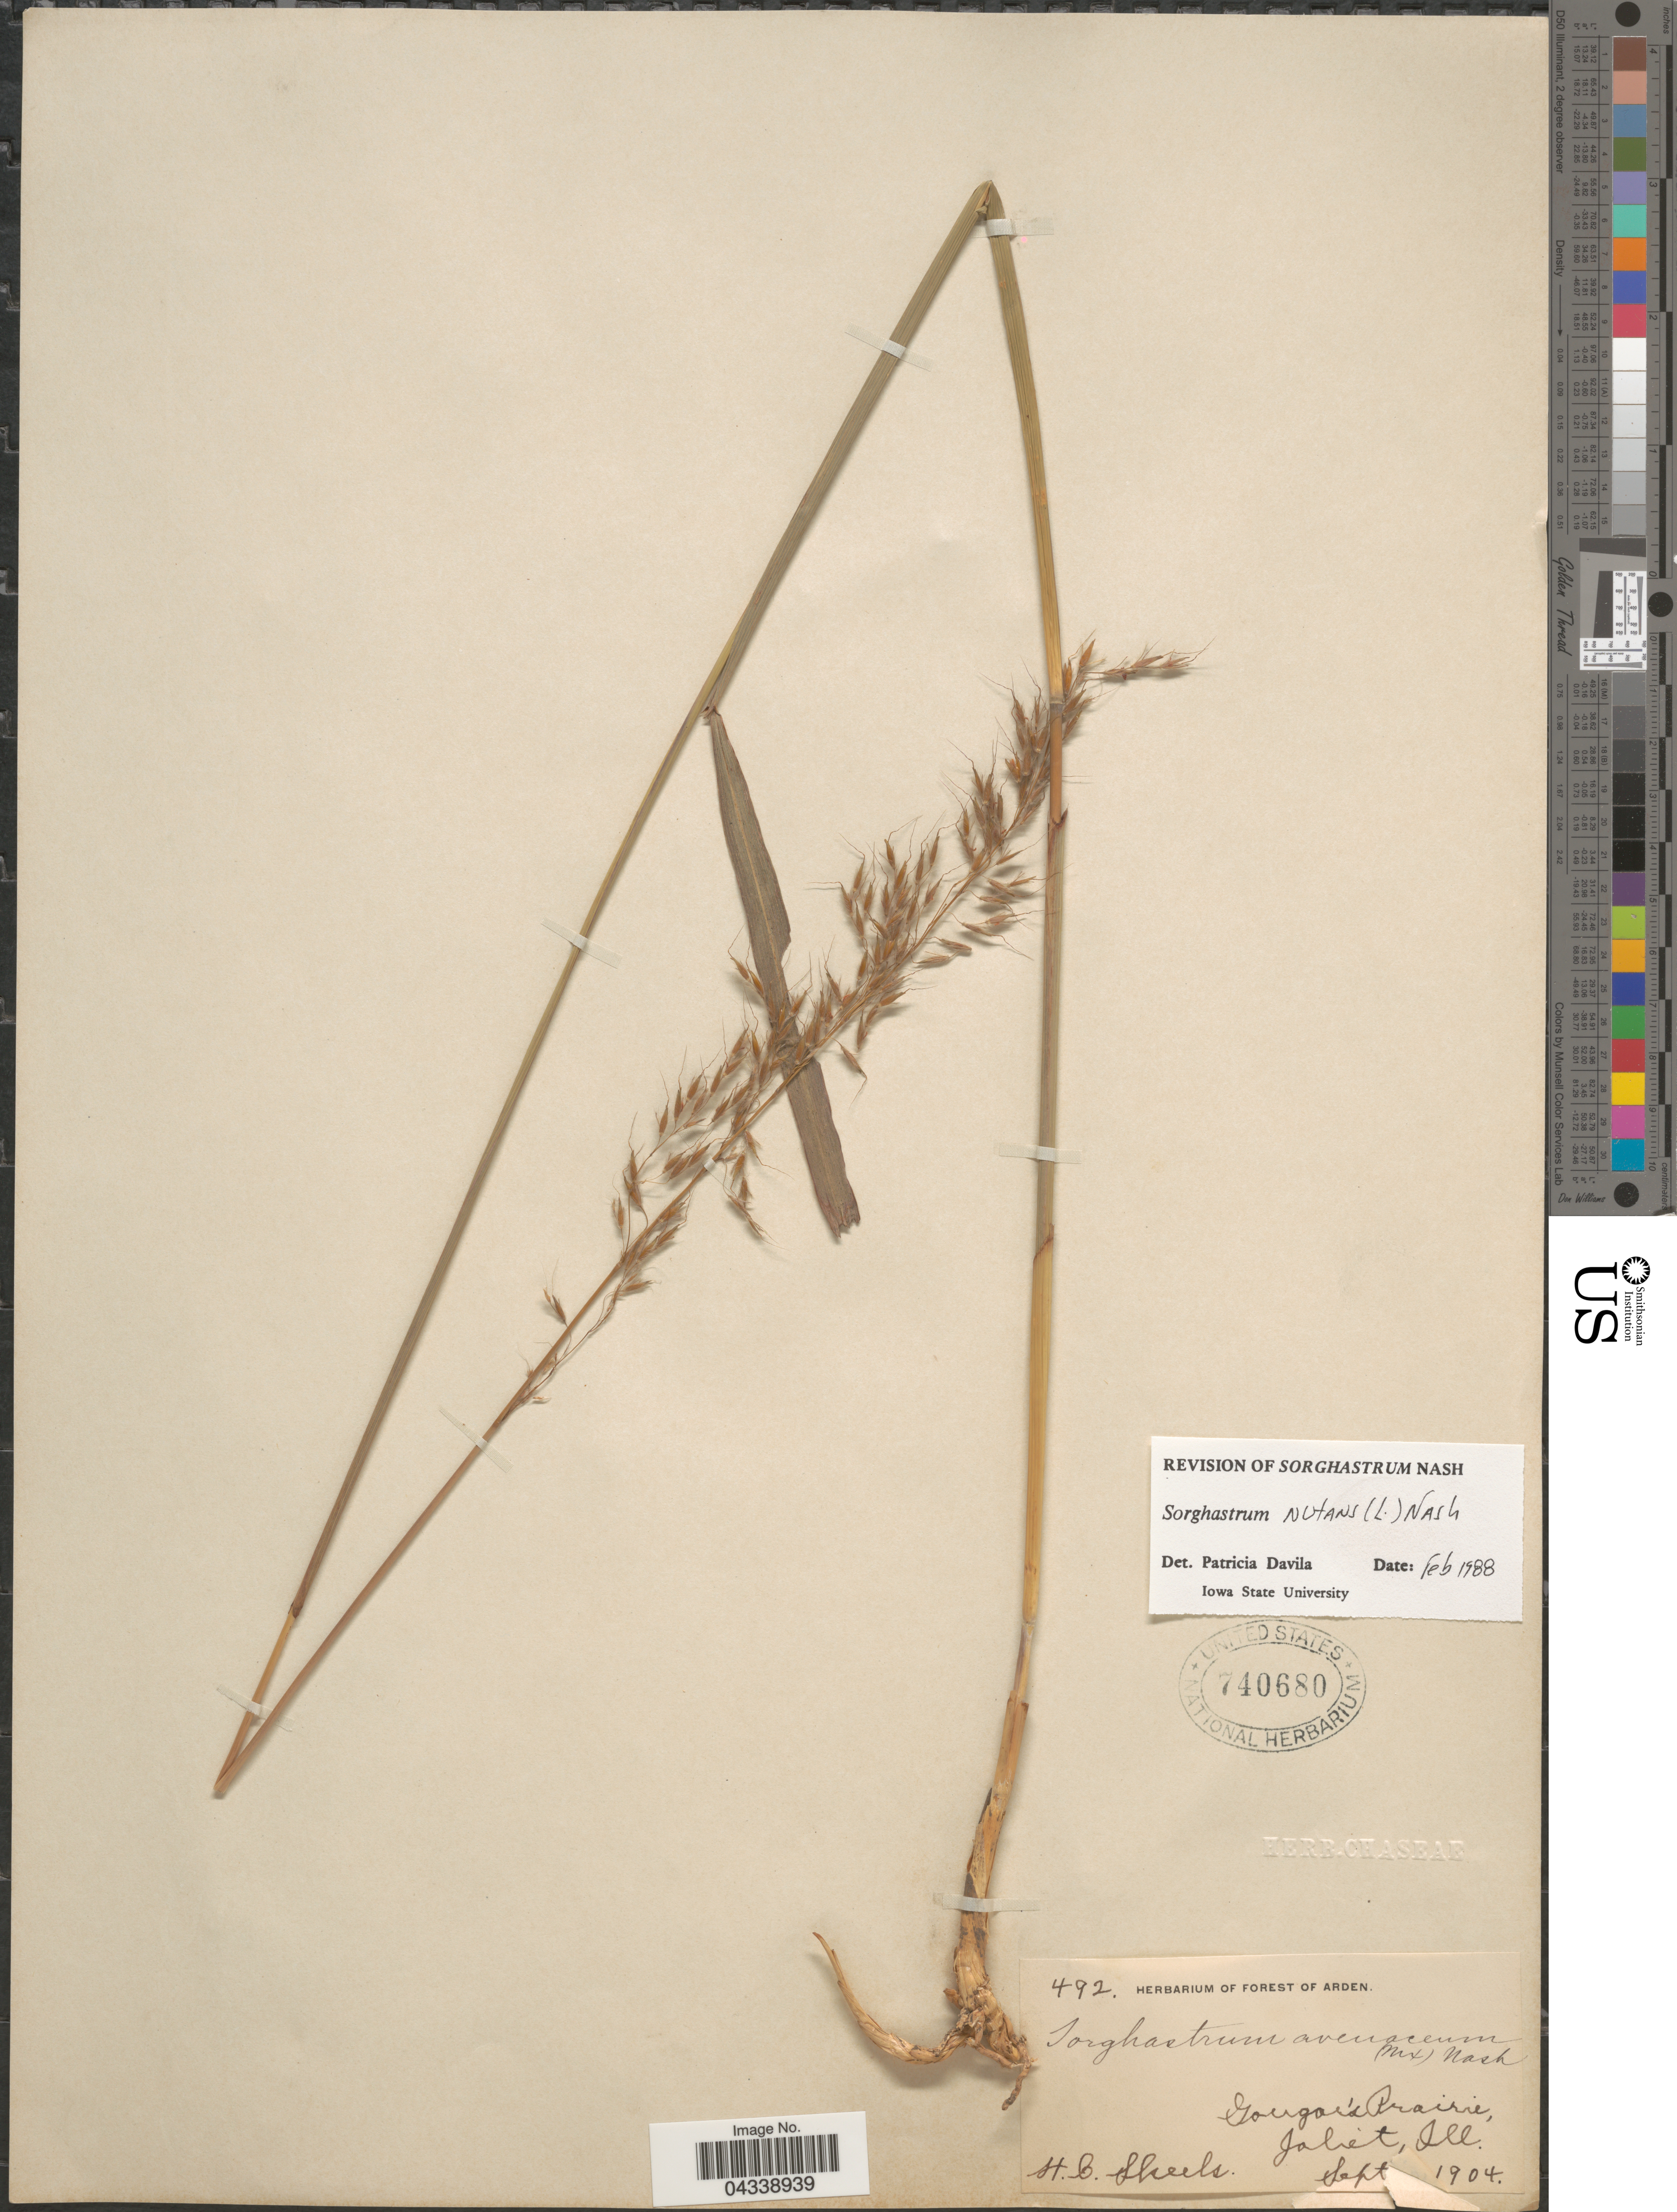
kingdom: Plantae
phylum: Tracheophyta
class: Liliopsida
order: Poales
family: Poaceae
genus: Sorghastrum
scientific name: Sorghastrum nutans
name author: (L.) Nash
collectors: H. Skeels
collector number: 492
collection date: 1904-09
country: United States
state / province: Illinois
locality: Gougar's Prairie, Joliet.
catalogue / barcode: US 740680